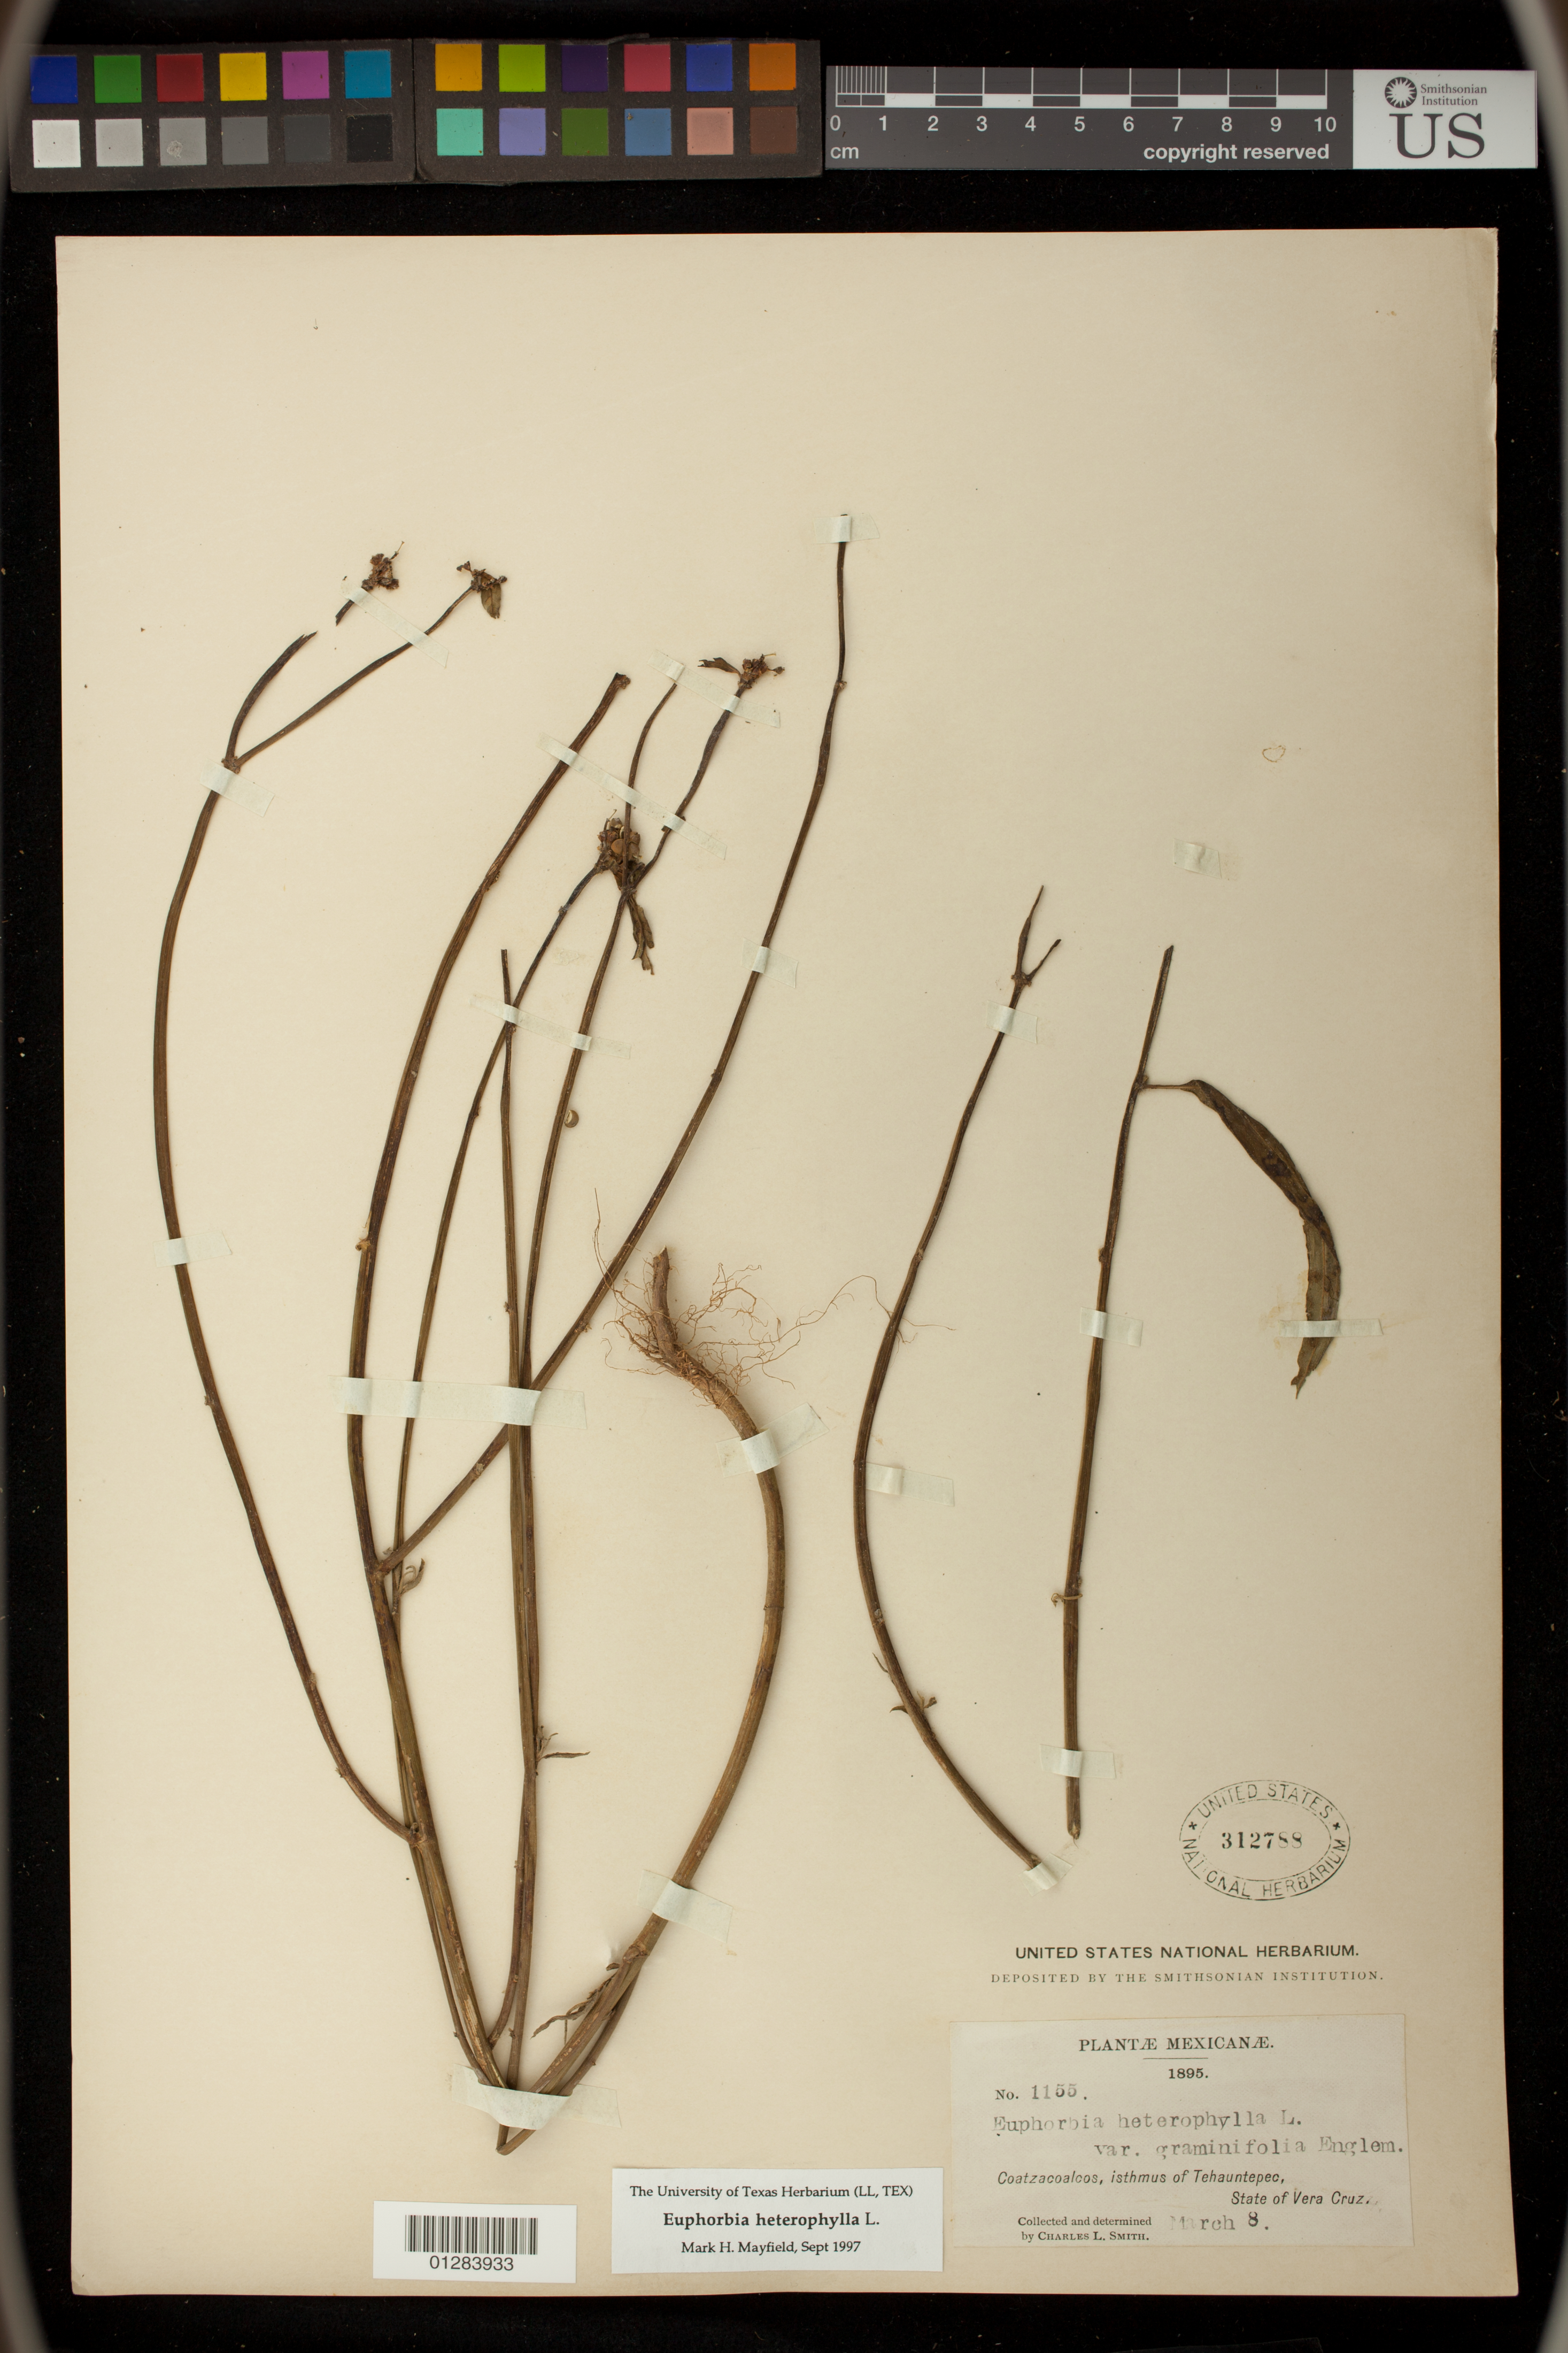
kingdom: Plantae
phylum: Tracheophyta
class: Magnoliopsida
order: Malpighiales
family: Euphorbiaceae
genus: Euphorbia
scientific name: Euphorbia heterophylla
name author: L.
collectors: C. L. Smith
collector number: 1155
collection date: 1895-03-08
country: Mexico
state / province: Veracruz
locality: Coatzacoalcos, isthmus of Tehauntepec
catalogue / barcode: US 312788